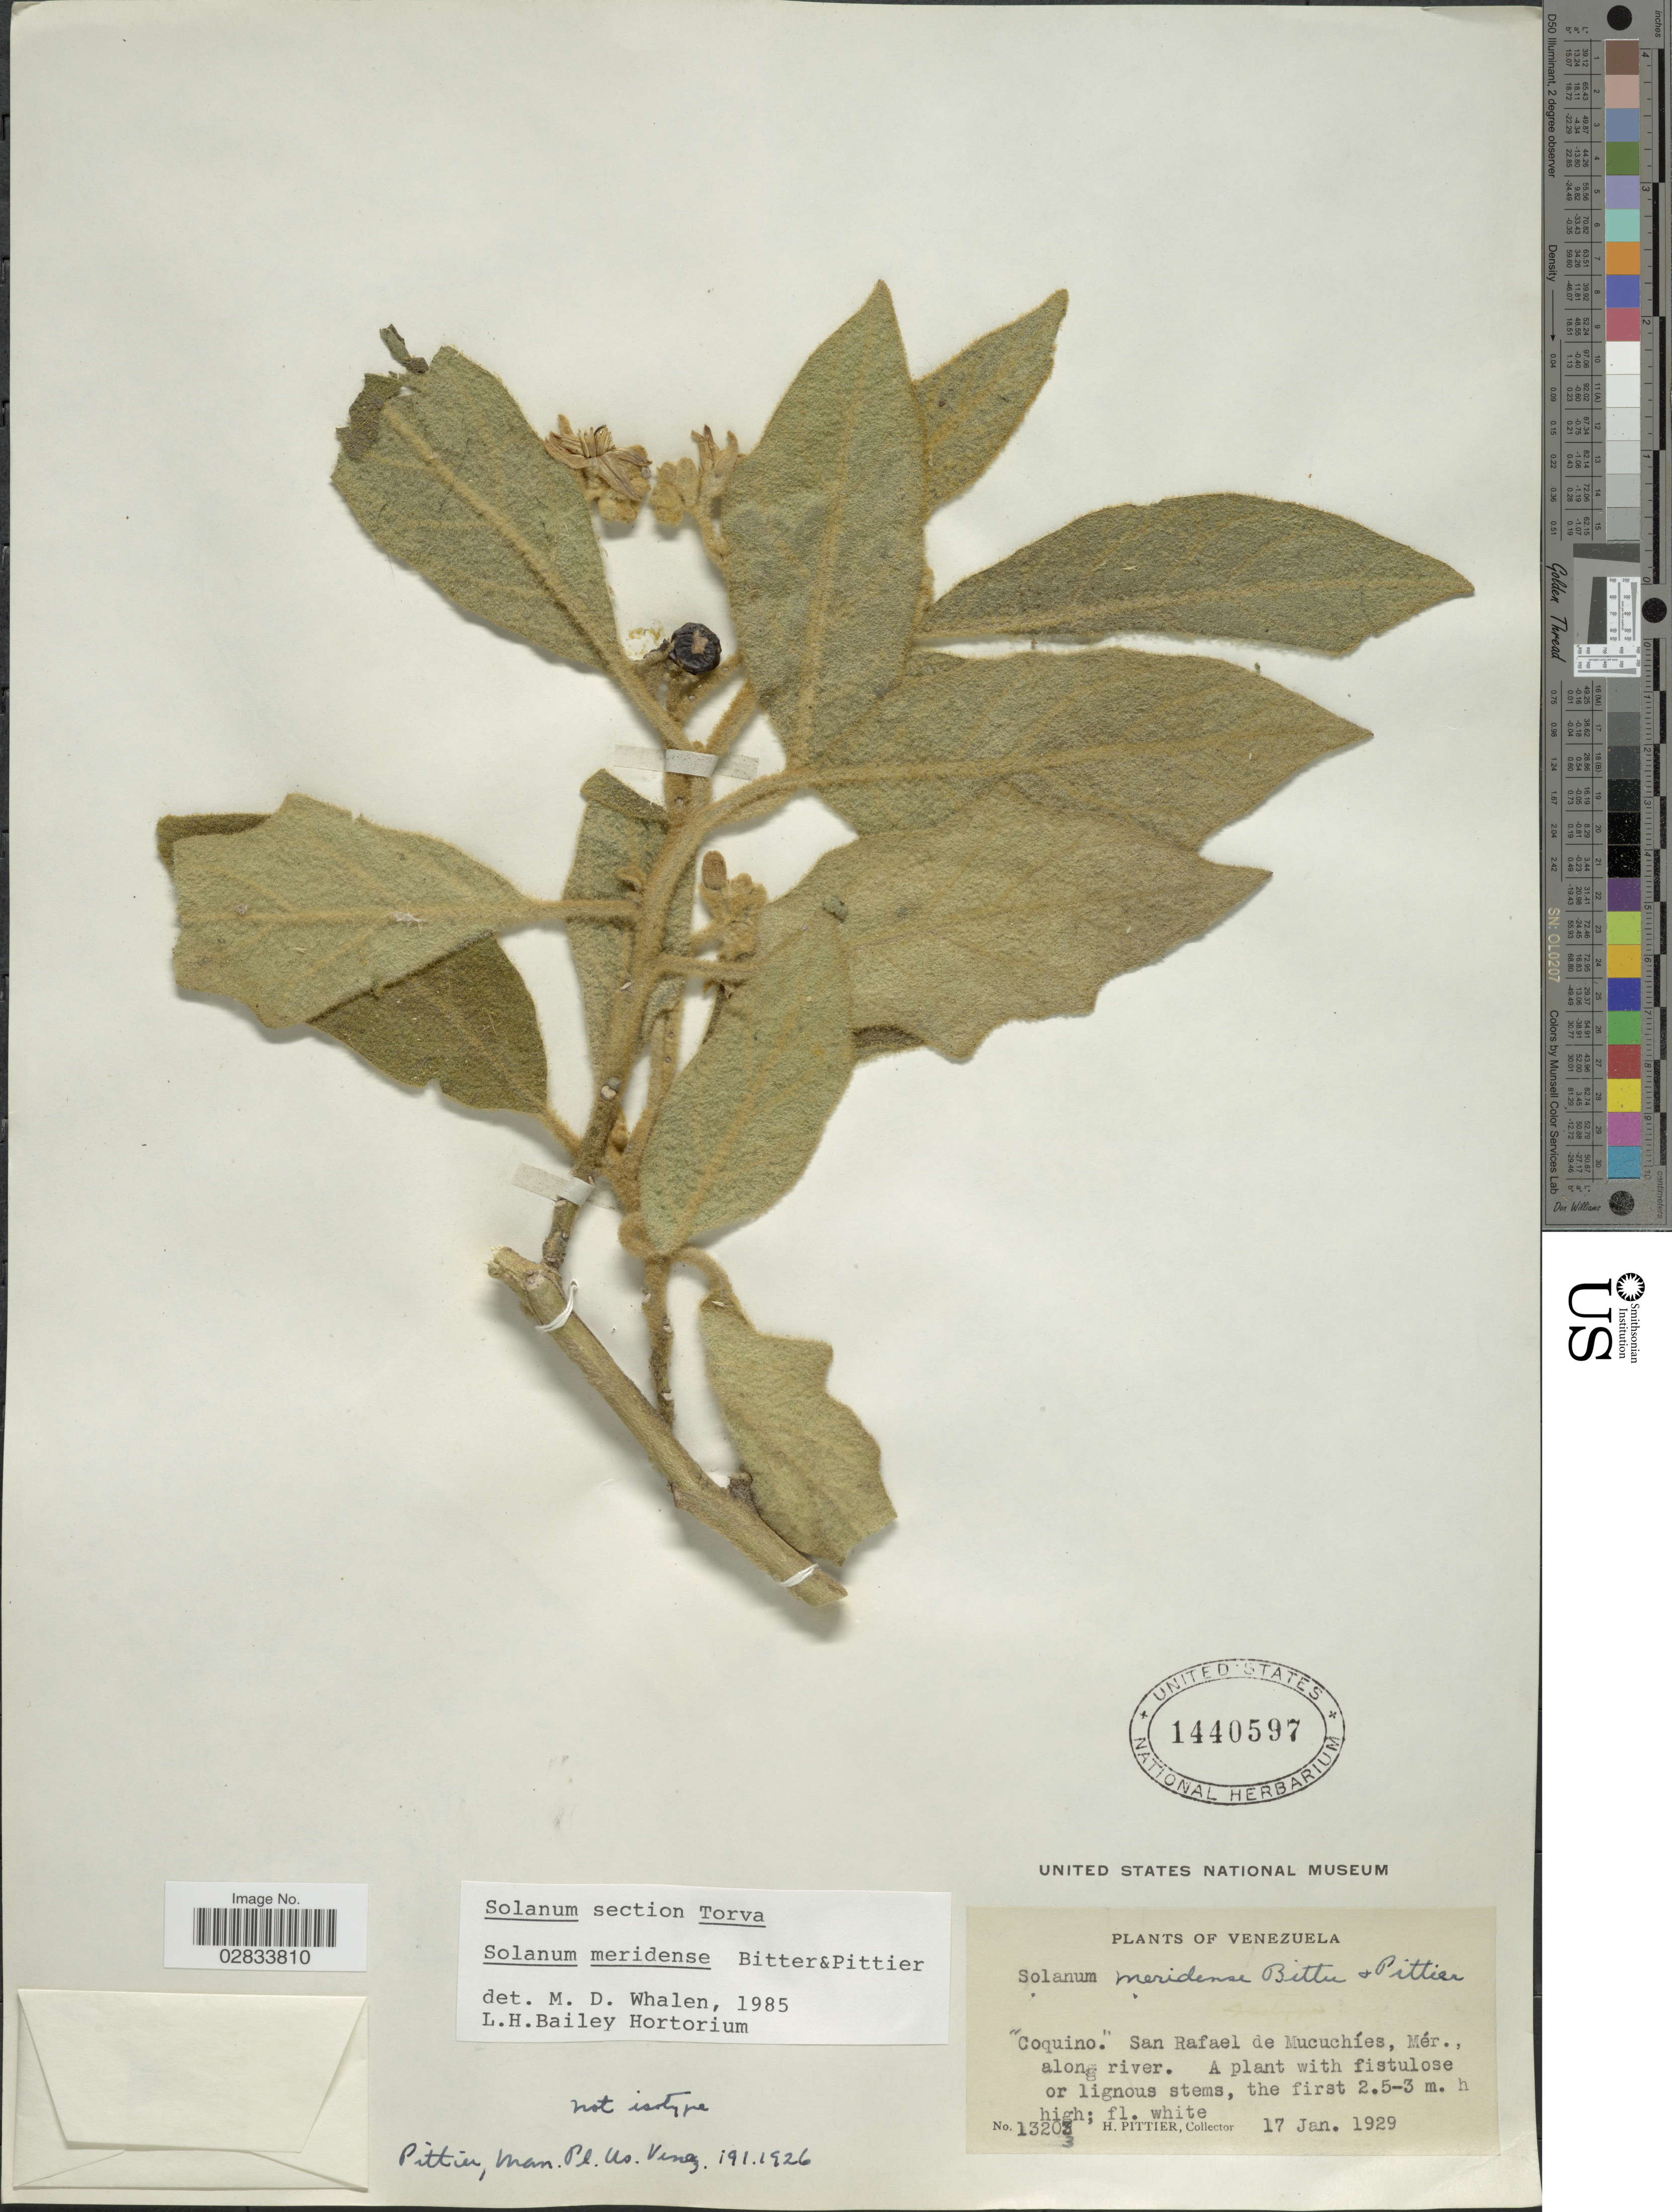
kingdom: Plantae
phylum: Tracheophyta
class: Magnoliopsida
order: Solanales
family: Solanaceae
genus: Solanum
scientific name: Solanum meridense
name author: Bitter & Pittier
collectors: H. F. Pittier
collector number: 13203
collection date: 1929-01-17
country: Venezuela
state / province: Mérida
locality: Coquino, San Rafael de Mucuchíes, Mér.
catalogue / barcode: US 1440597